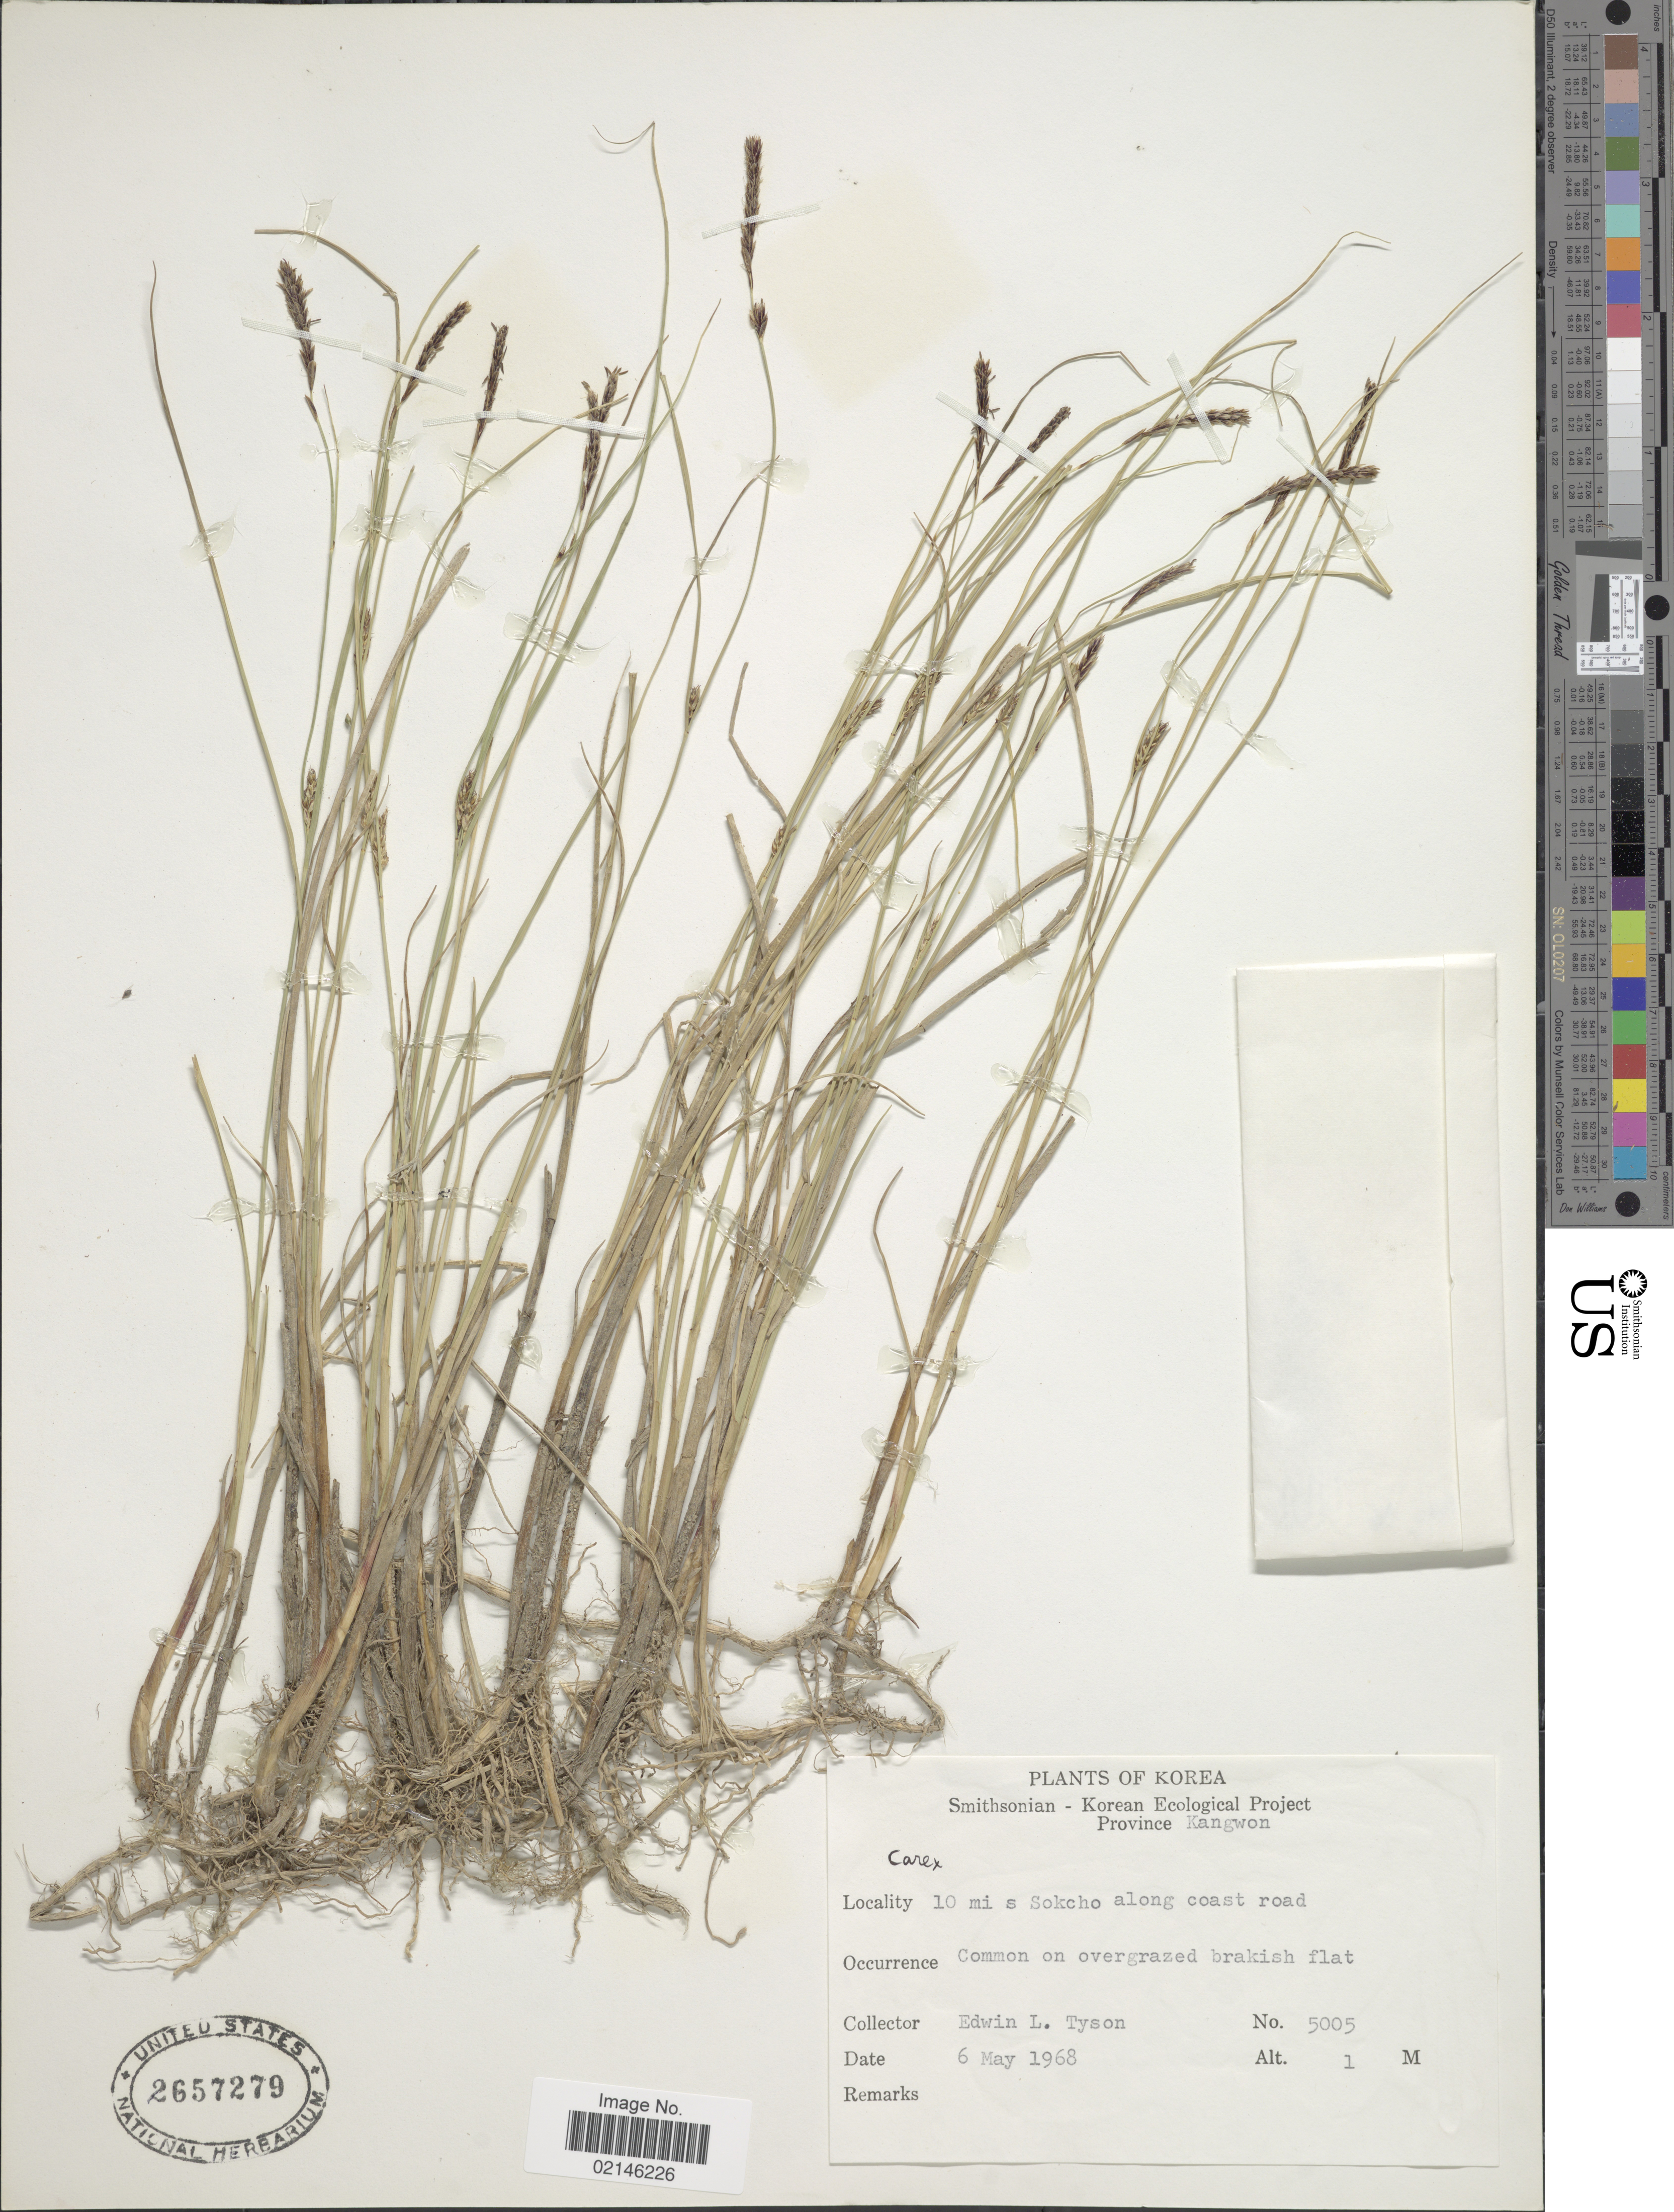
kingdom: Plantae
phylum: Tracheophyta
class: Liliopsida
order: Poales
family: Cyperaceae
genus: Carex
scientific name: Carex sp.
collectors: E. L. Tyson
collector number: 5005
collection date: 1968-05-06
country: North Korea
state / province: Kangwon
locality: Korea. 10 mi s Sokcho along coast road.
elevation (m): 1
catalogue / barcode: US 2657279